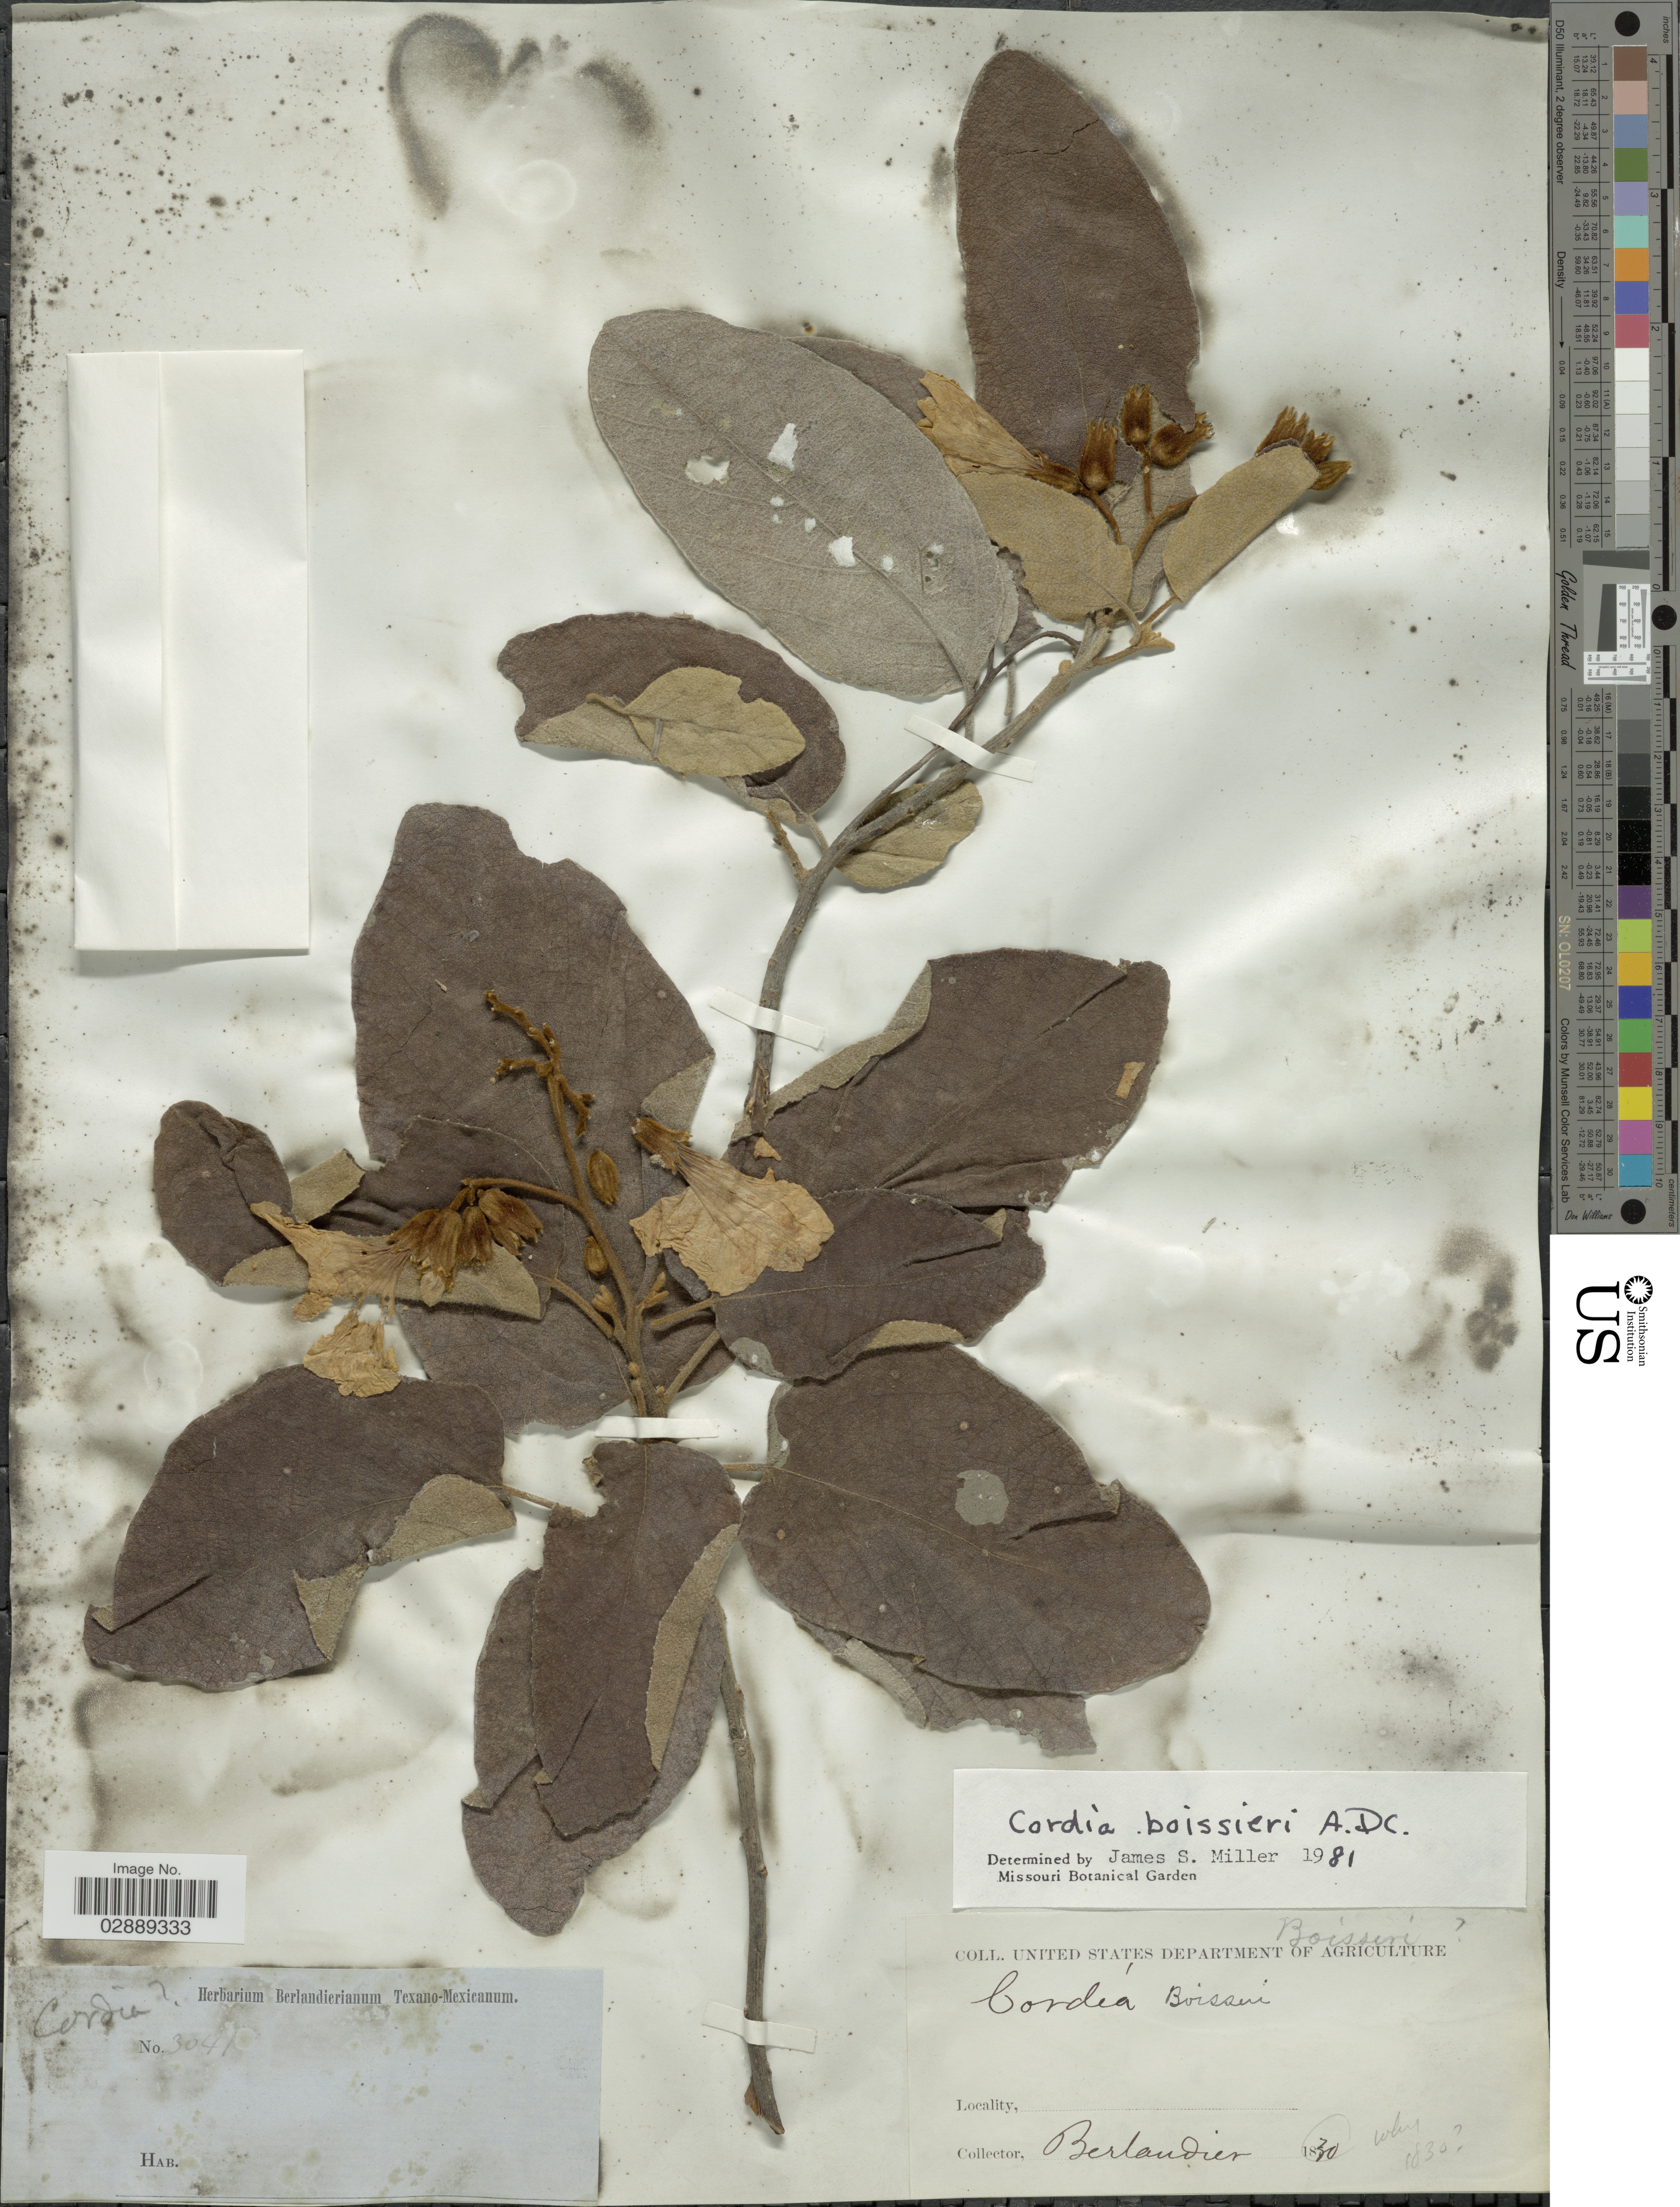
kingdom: Plantae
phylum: Tracheophyta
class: Magnoliopsida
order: Boraginales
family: Cordiaceae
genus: Cordia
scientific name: Cordia boissieri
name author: A. DC.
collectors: J. L. Berlandier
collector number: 3041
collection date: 1830